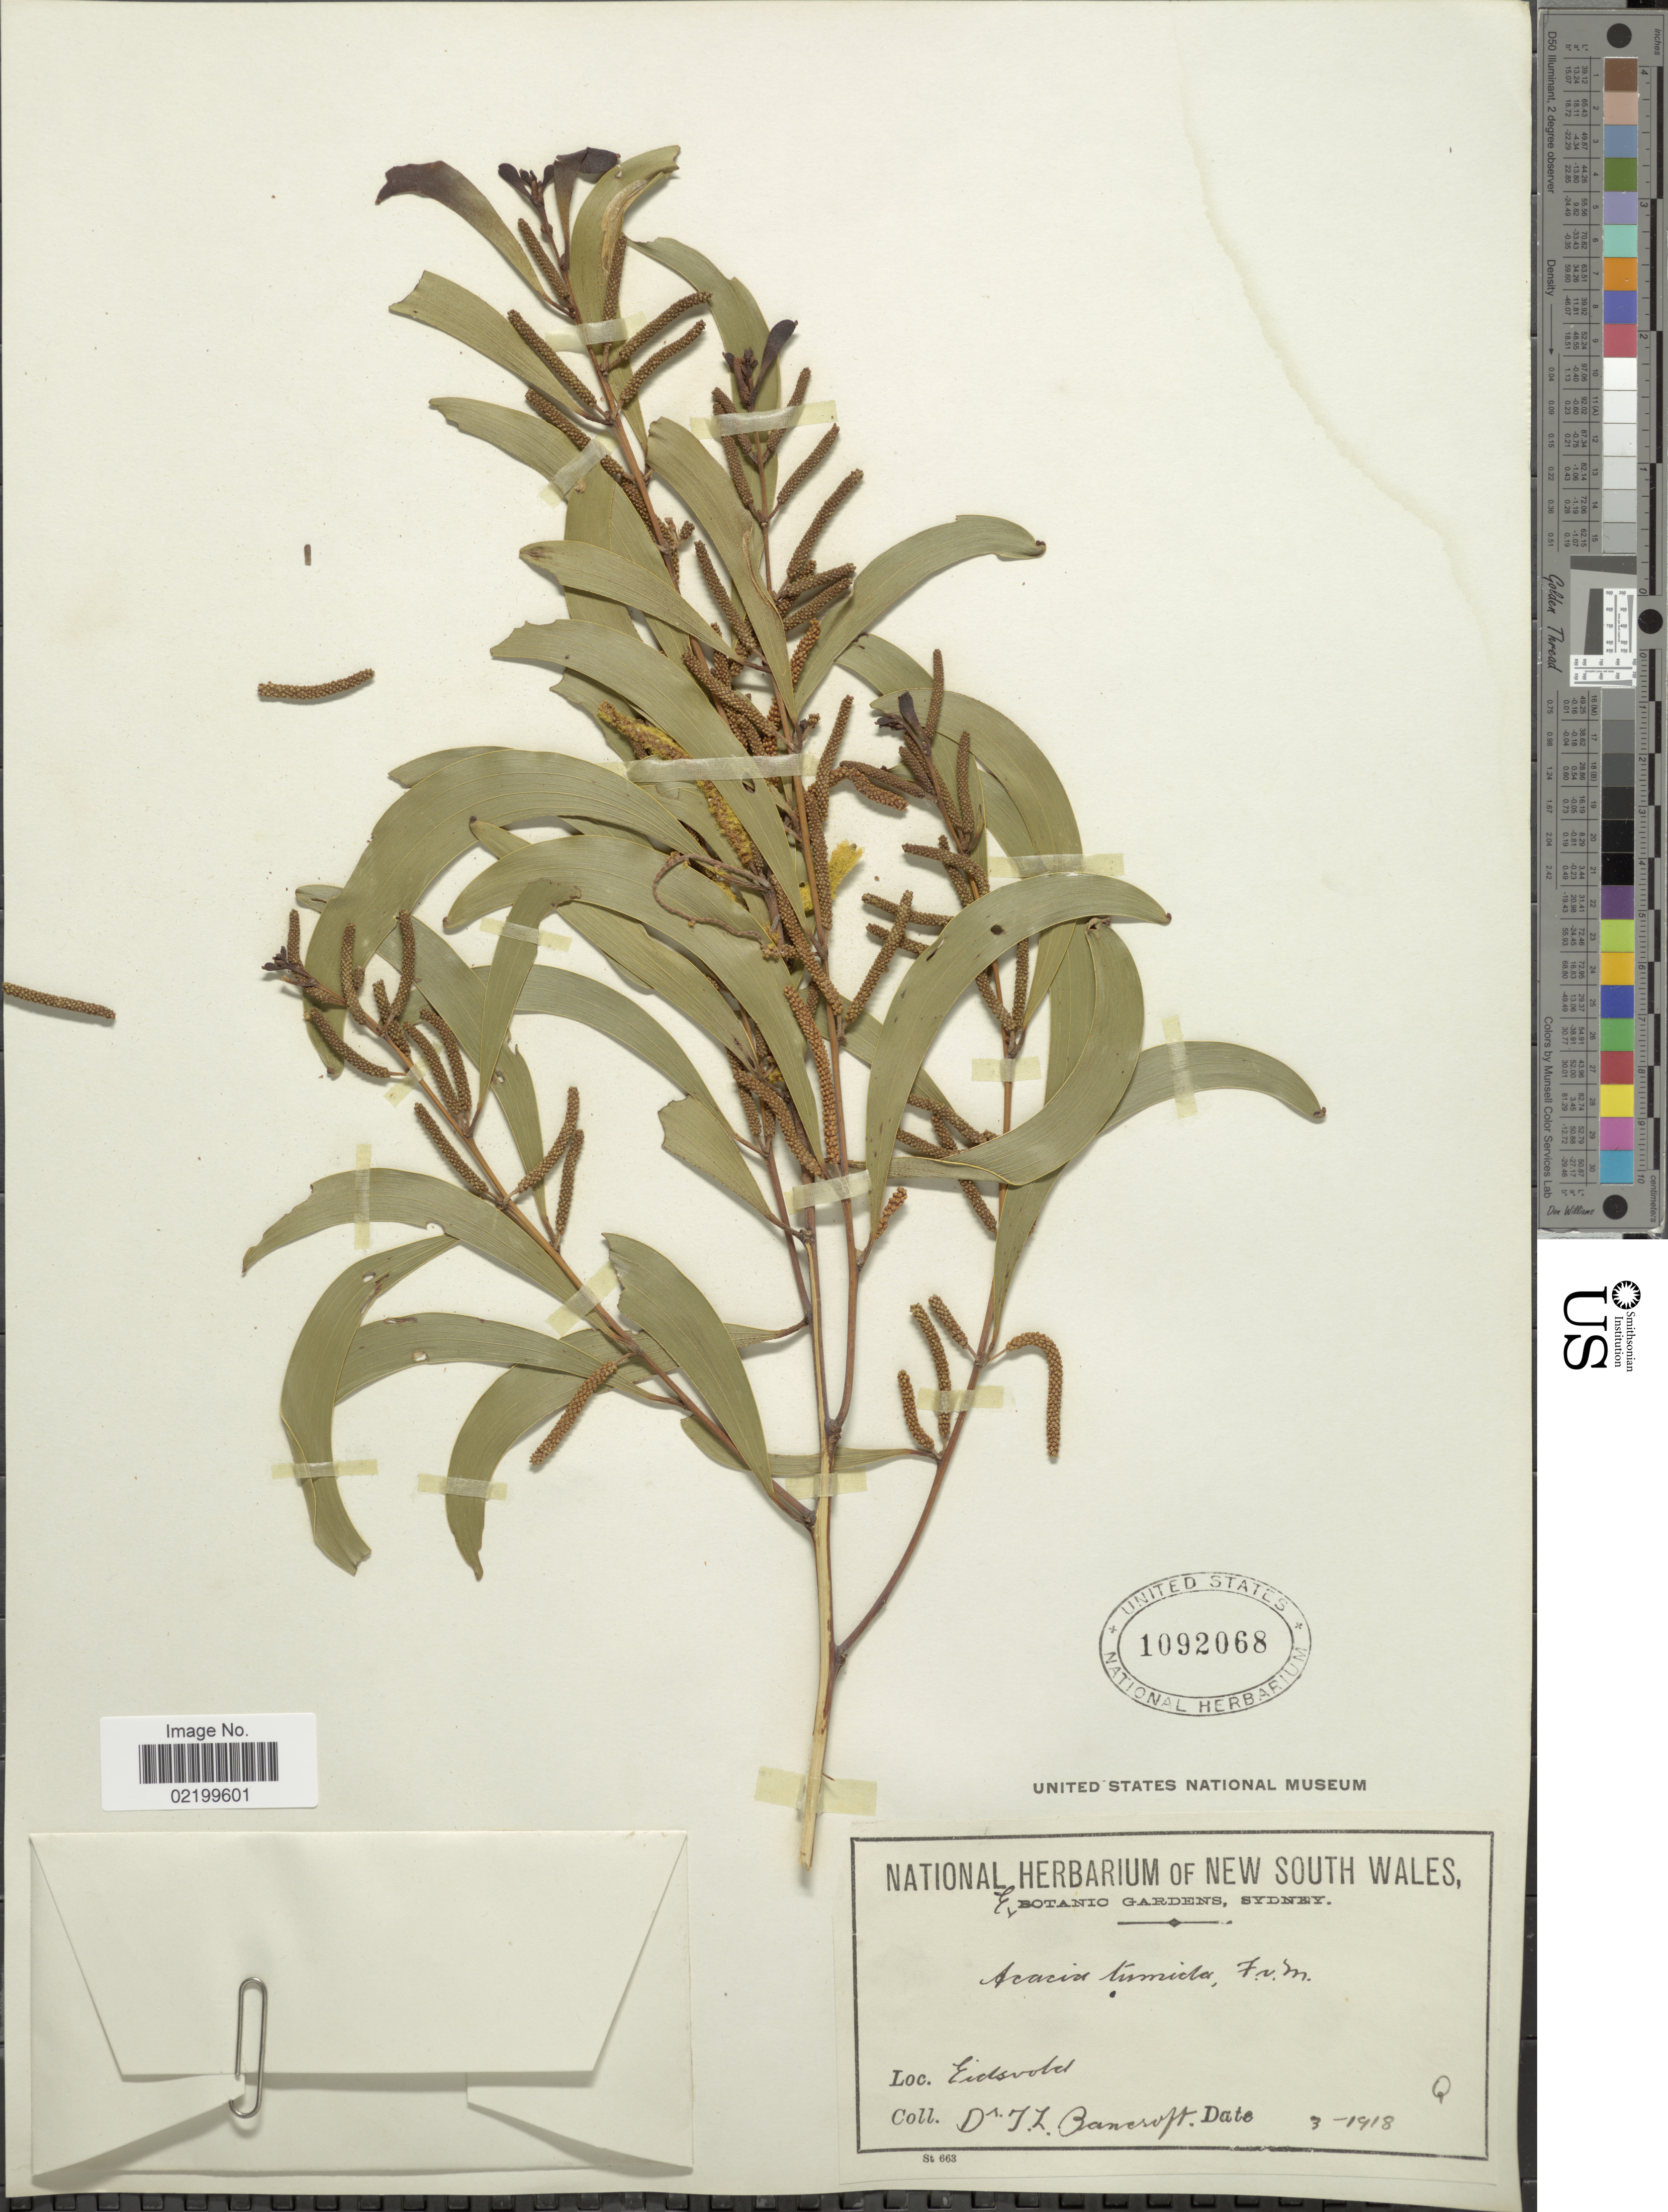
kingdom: Plantae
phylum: Tracheophyta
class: Magnoliopsida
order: Fabales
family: Fabaceae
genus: Acacia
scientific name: Acacia tumida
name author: Benth.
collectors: T. Bancroft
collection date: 1918-03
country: Australia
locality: Eidsvold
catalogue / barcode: US 1092068